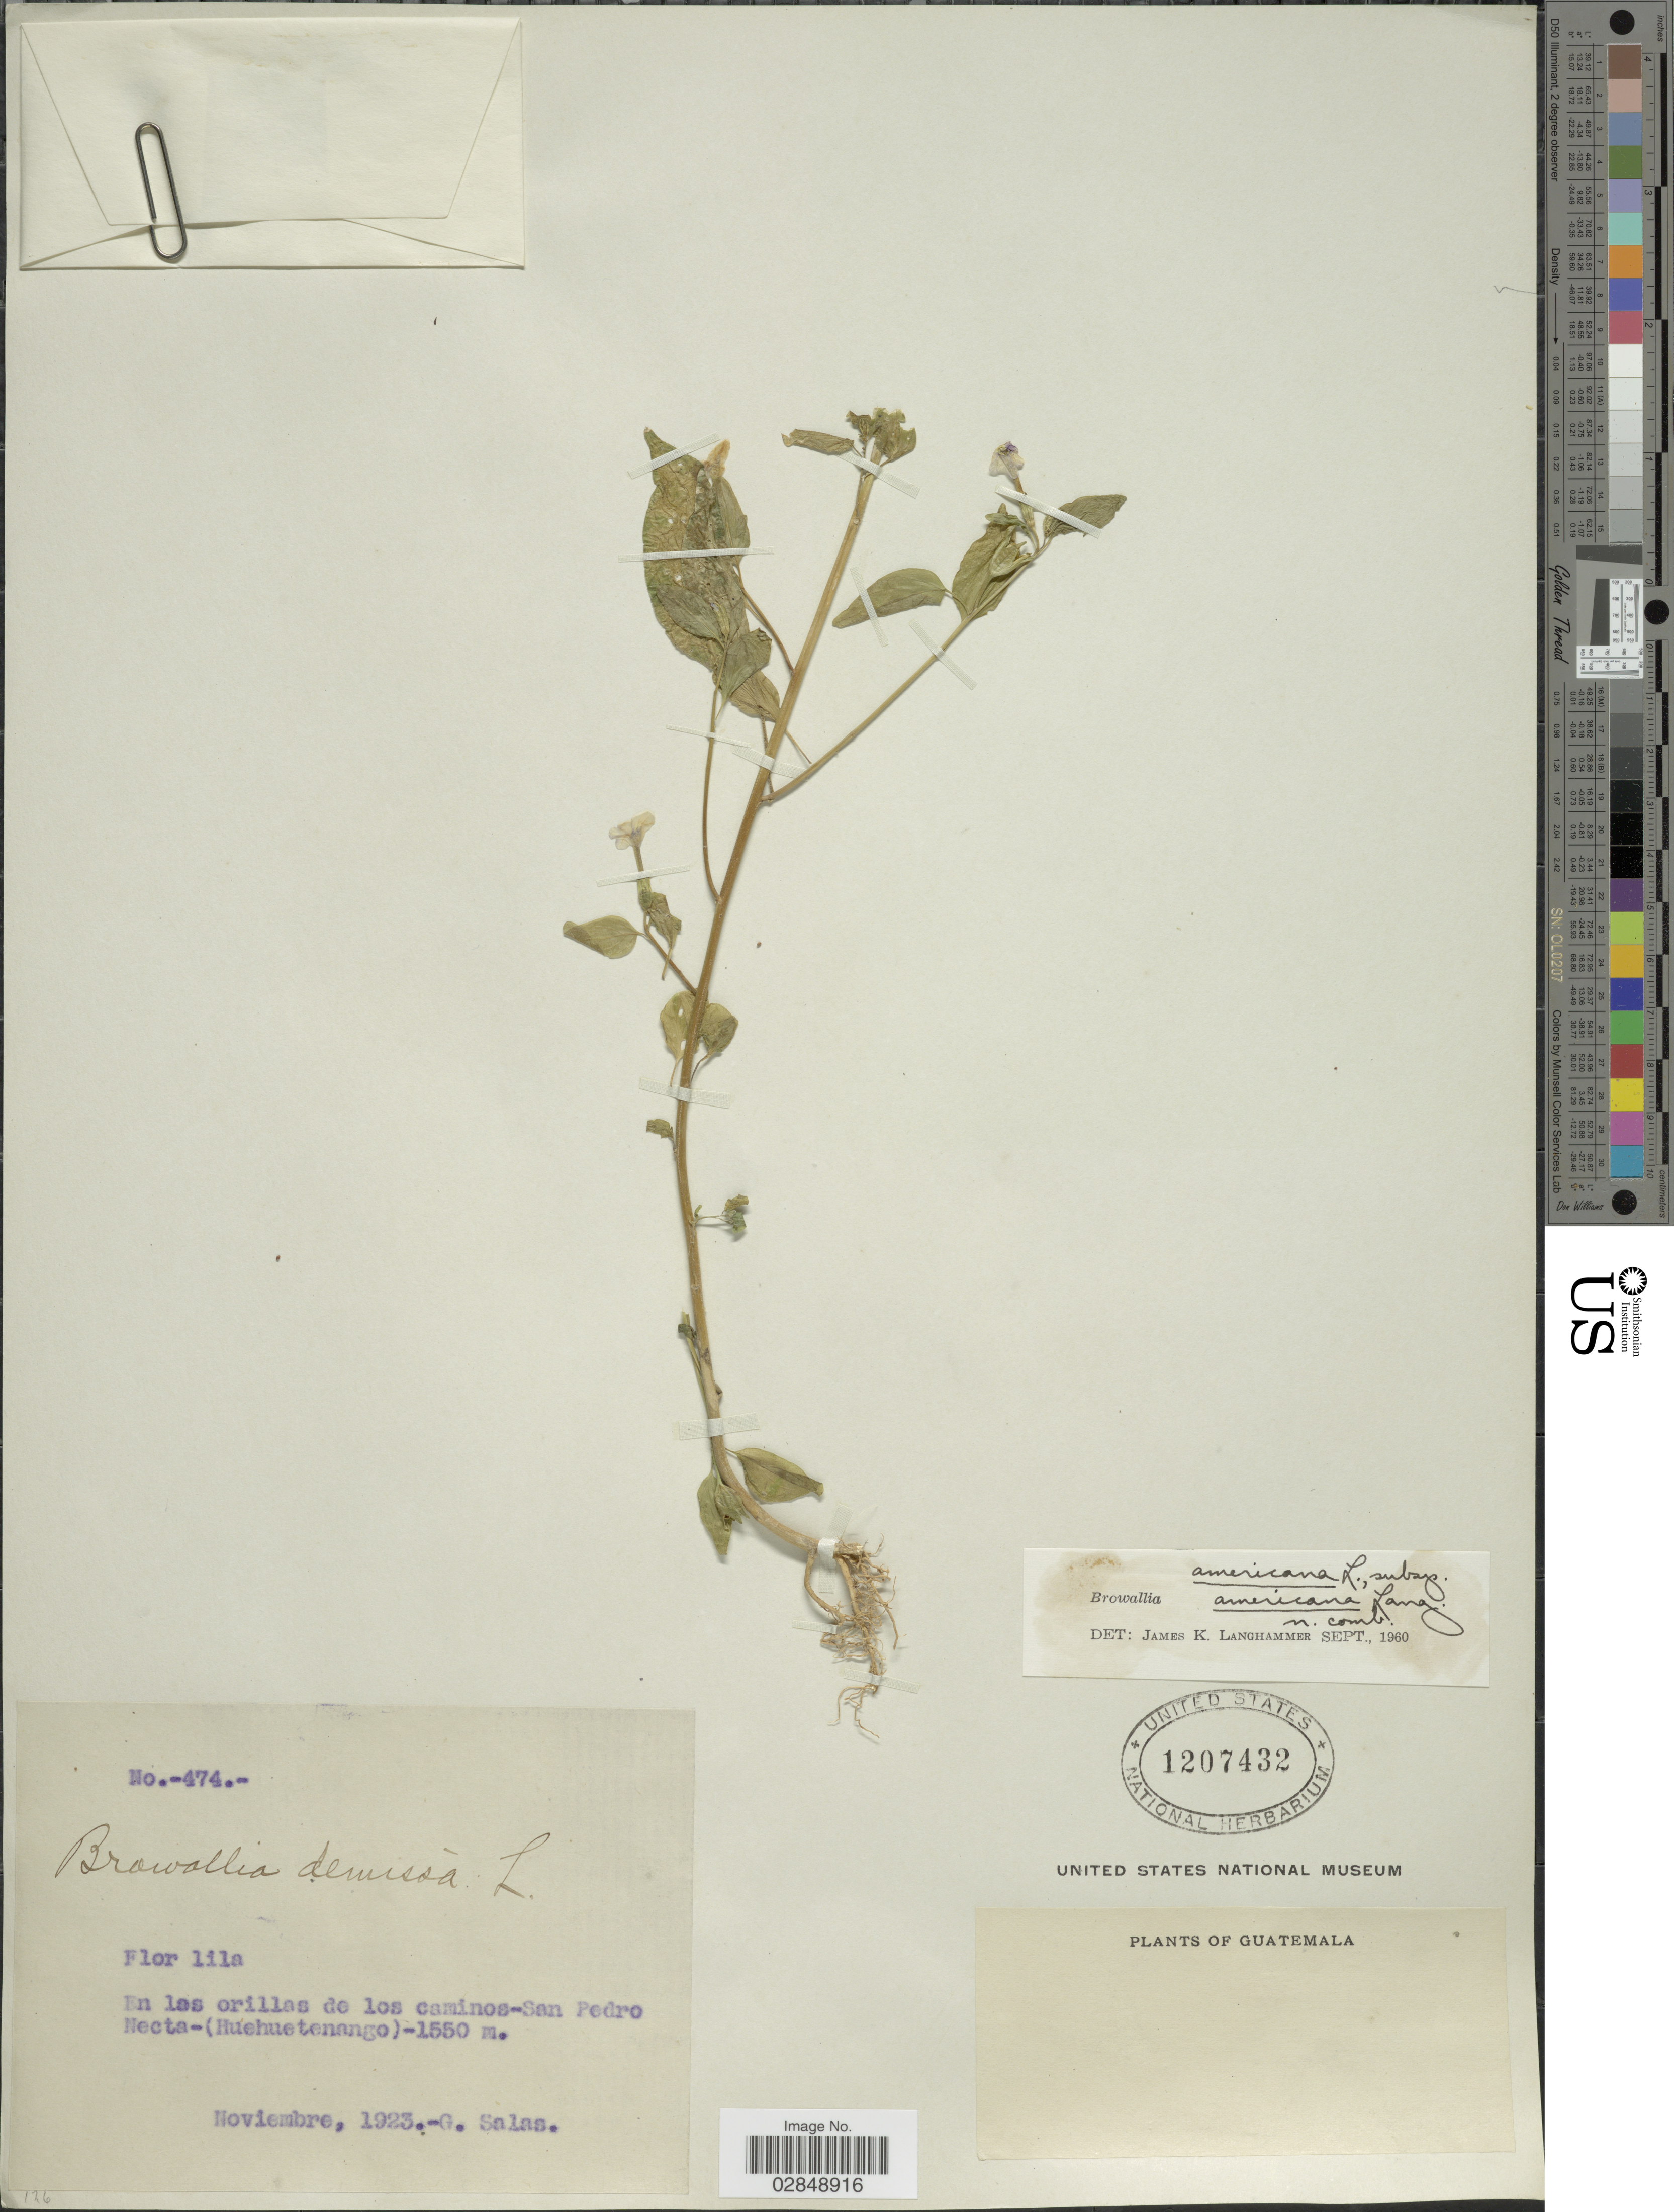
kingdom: Plantae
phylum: Tracheophyta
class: Magnoliopsida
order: Solanales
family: Solanaceae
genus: Browallia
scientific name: Browallia americana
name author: L.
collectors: G. Salas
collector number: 474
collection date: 1923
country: Guatemala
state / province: Huehuetenango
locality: En las orillas de los caminos- San Pedro Necta.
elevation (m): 1550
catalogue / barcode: US 1207432